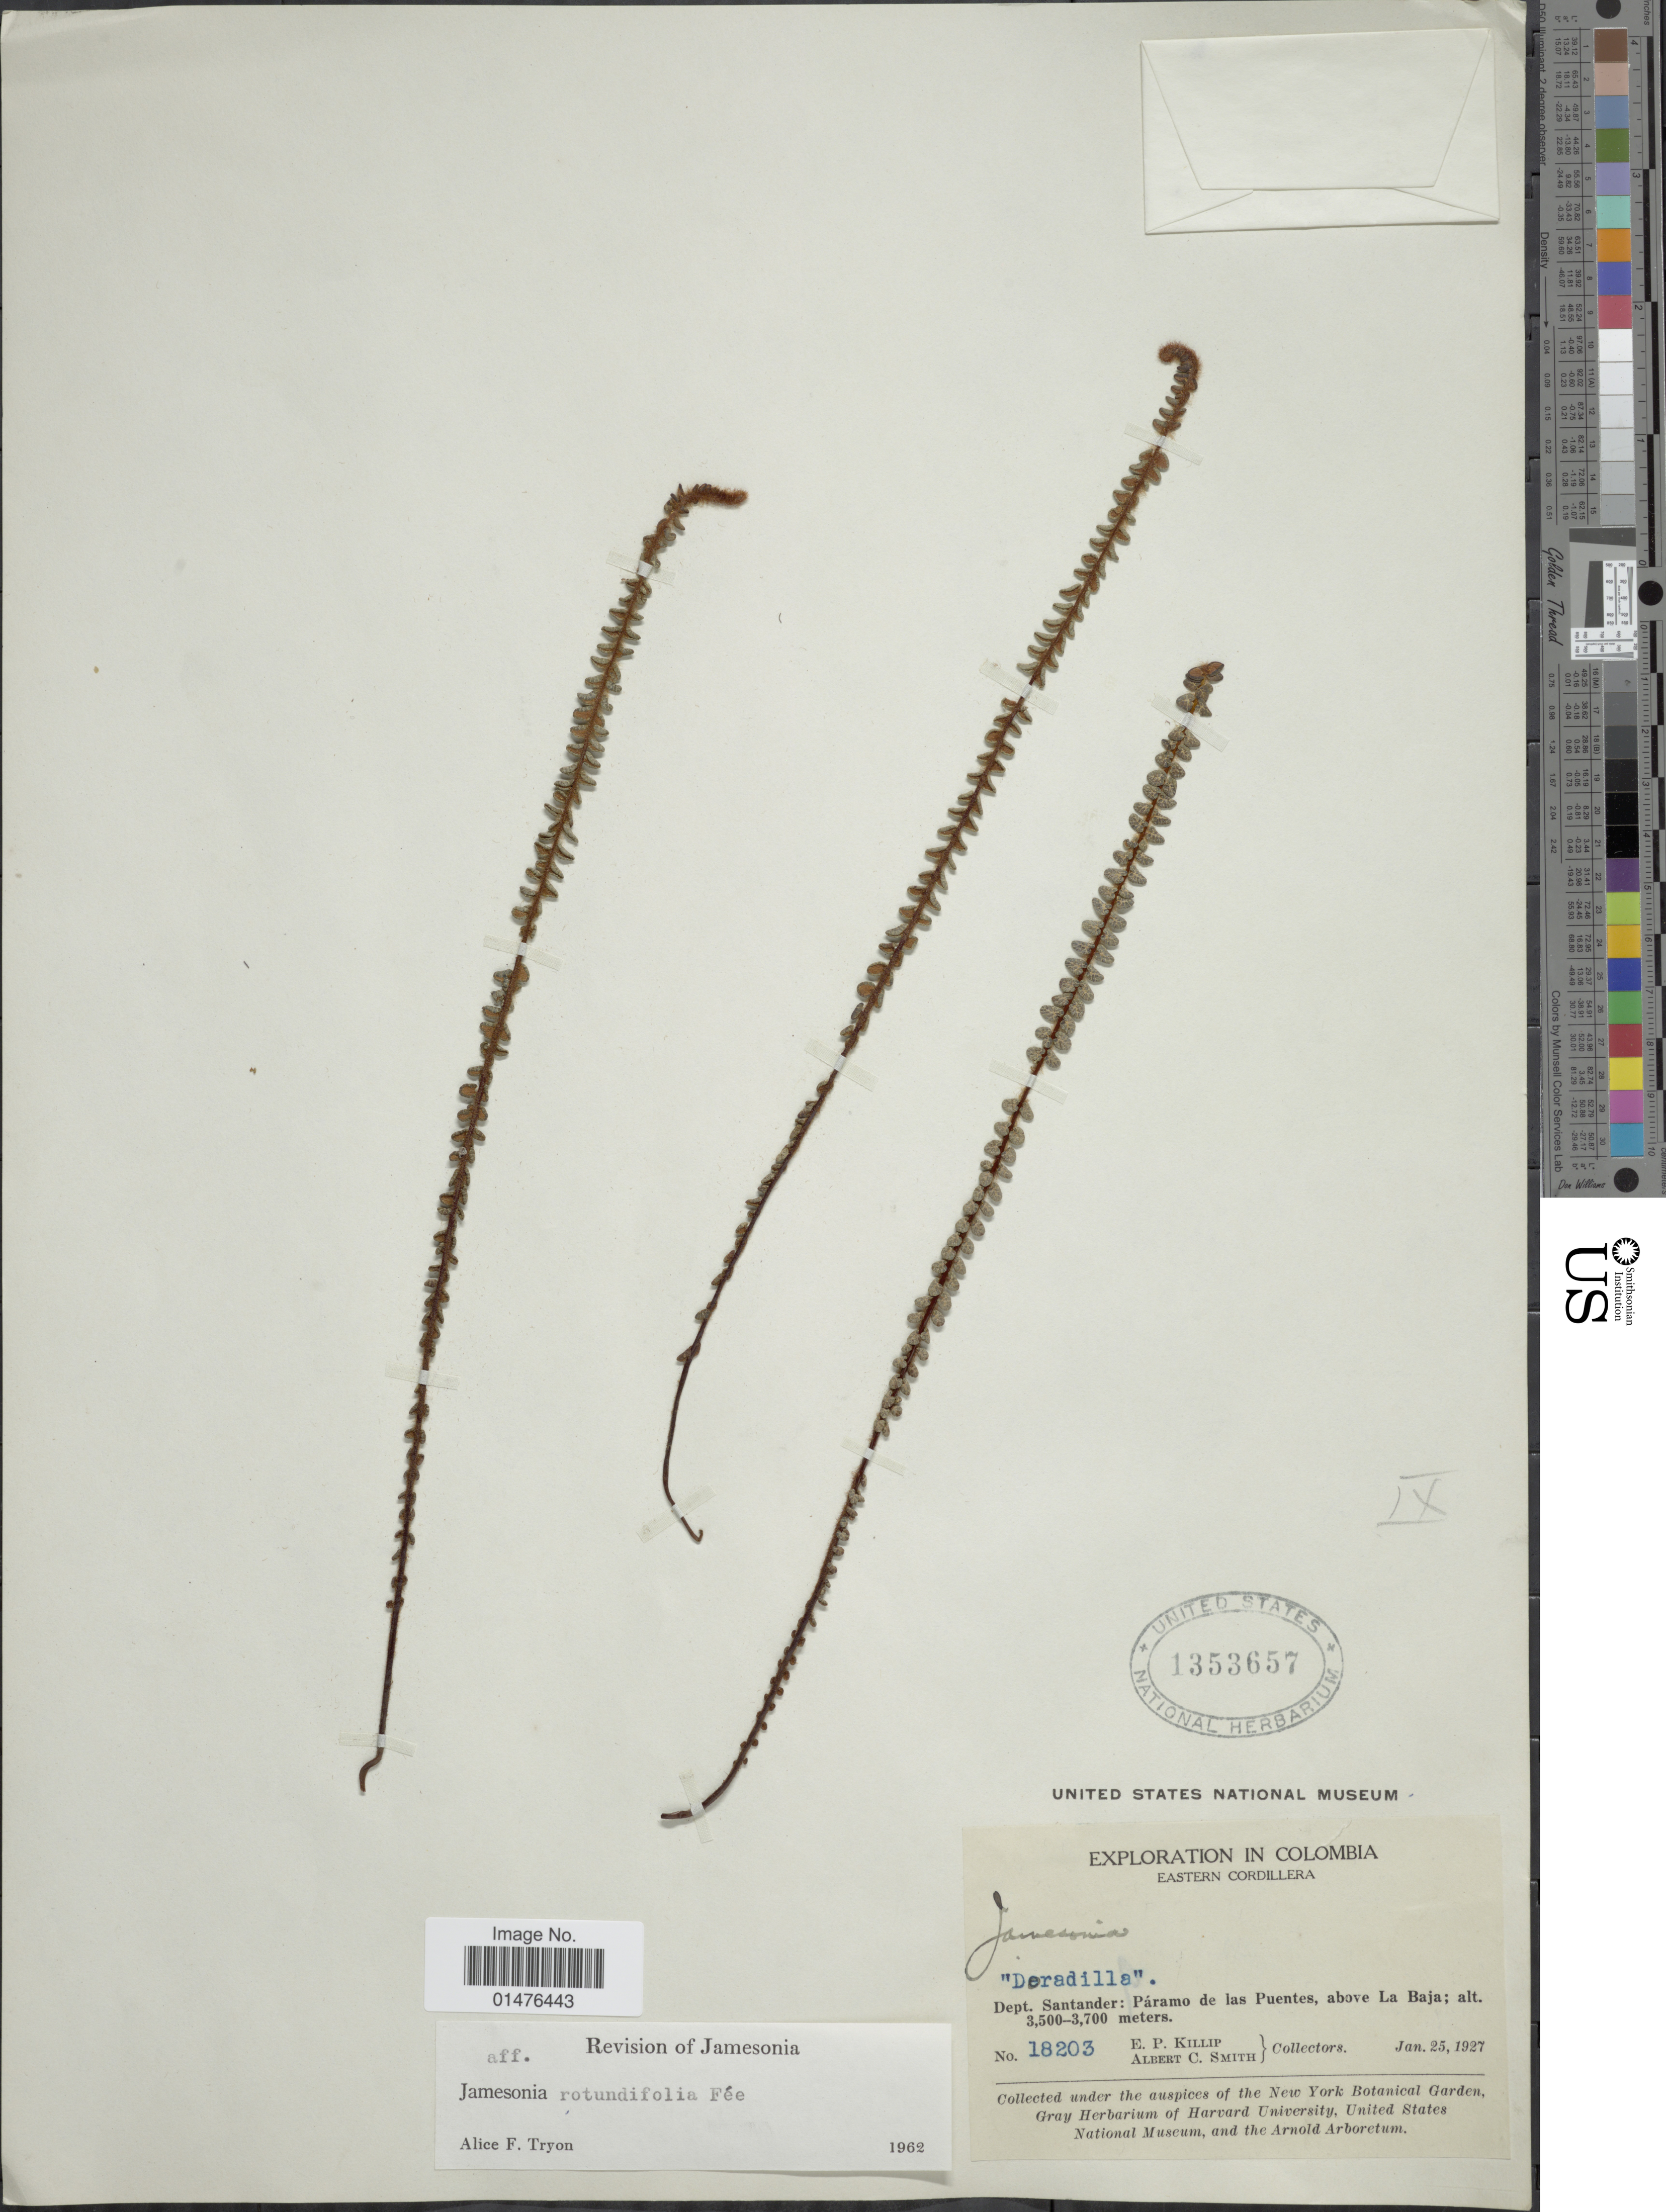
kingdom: Plantae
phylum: Tracheophyta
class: Polypodiopsida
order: Polypodiales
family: Pteridaceae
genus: Jamesonia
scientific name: Jamesonia rotundifolia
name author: Fée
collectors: E. P. Killip & A. C. Smith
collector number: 18203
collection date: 1927-01-25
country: Colombia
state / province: Santander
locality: Eastern Cordillera. Dept. Santander: Páramo de las Puentes, above La Baja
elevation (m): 3500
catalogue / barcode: US 1353657